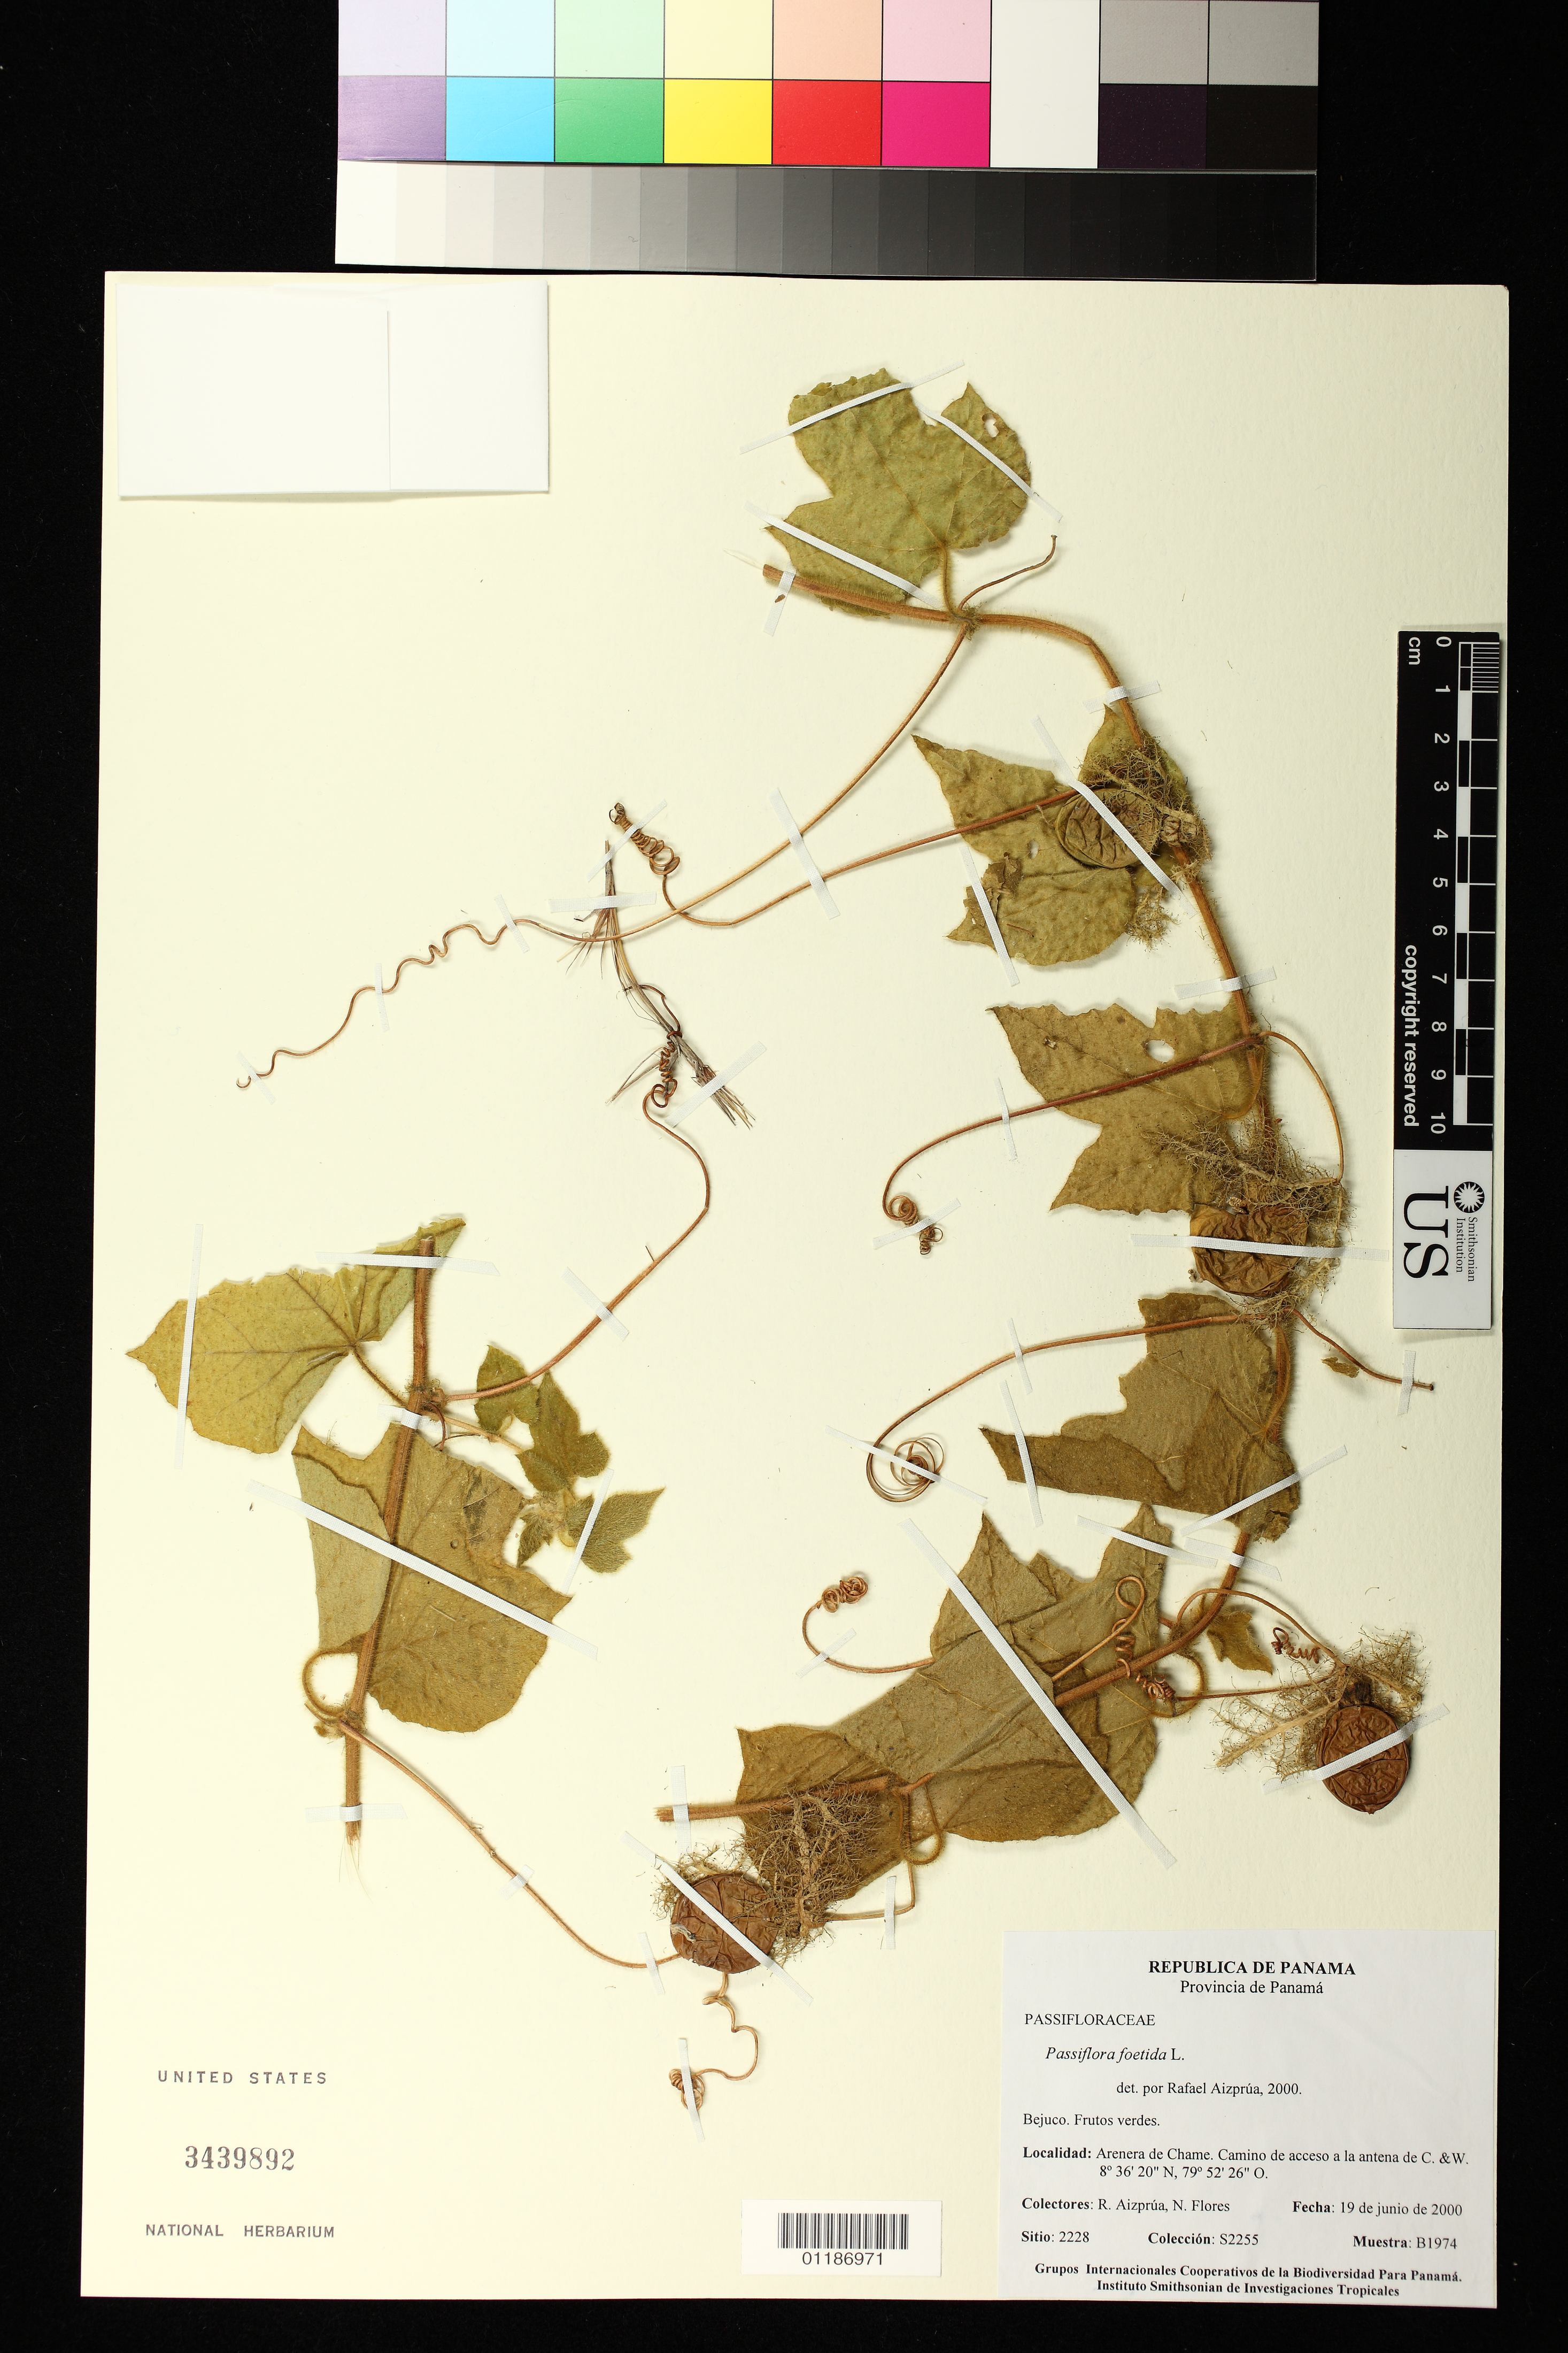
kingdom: Plantae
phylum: Tracheophyta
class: Magnoliopsida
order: Malpighiales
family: Passifloraceae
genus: Passiflora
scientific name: Passiflora foetida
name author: L.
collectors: R. Aizprúa & N. Flores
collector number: S2255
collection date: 2000-06-19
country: Panama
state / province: Panamá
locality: Arenera de Chame. Camino de acceso a la antenna de C. & W.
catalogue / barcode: US 3439892